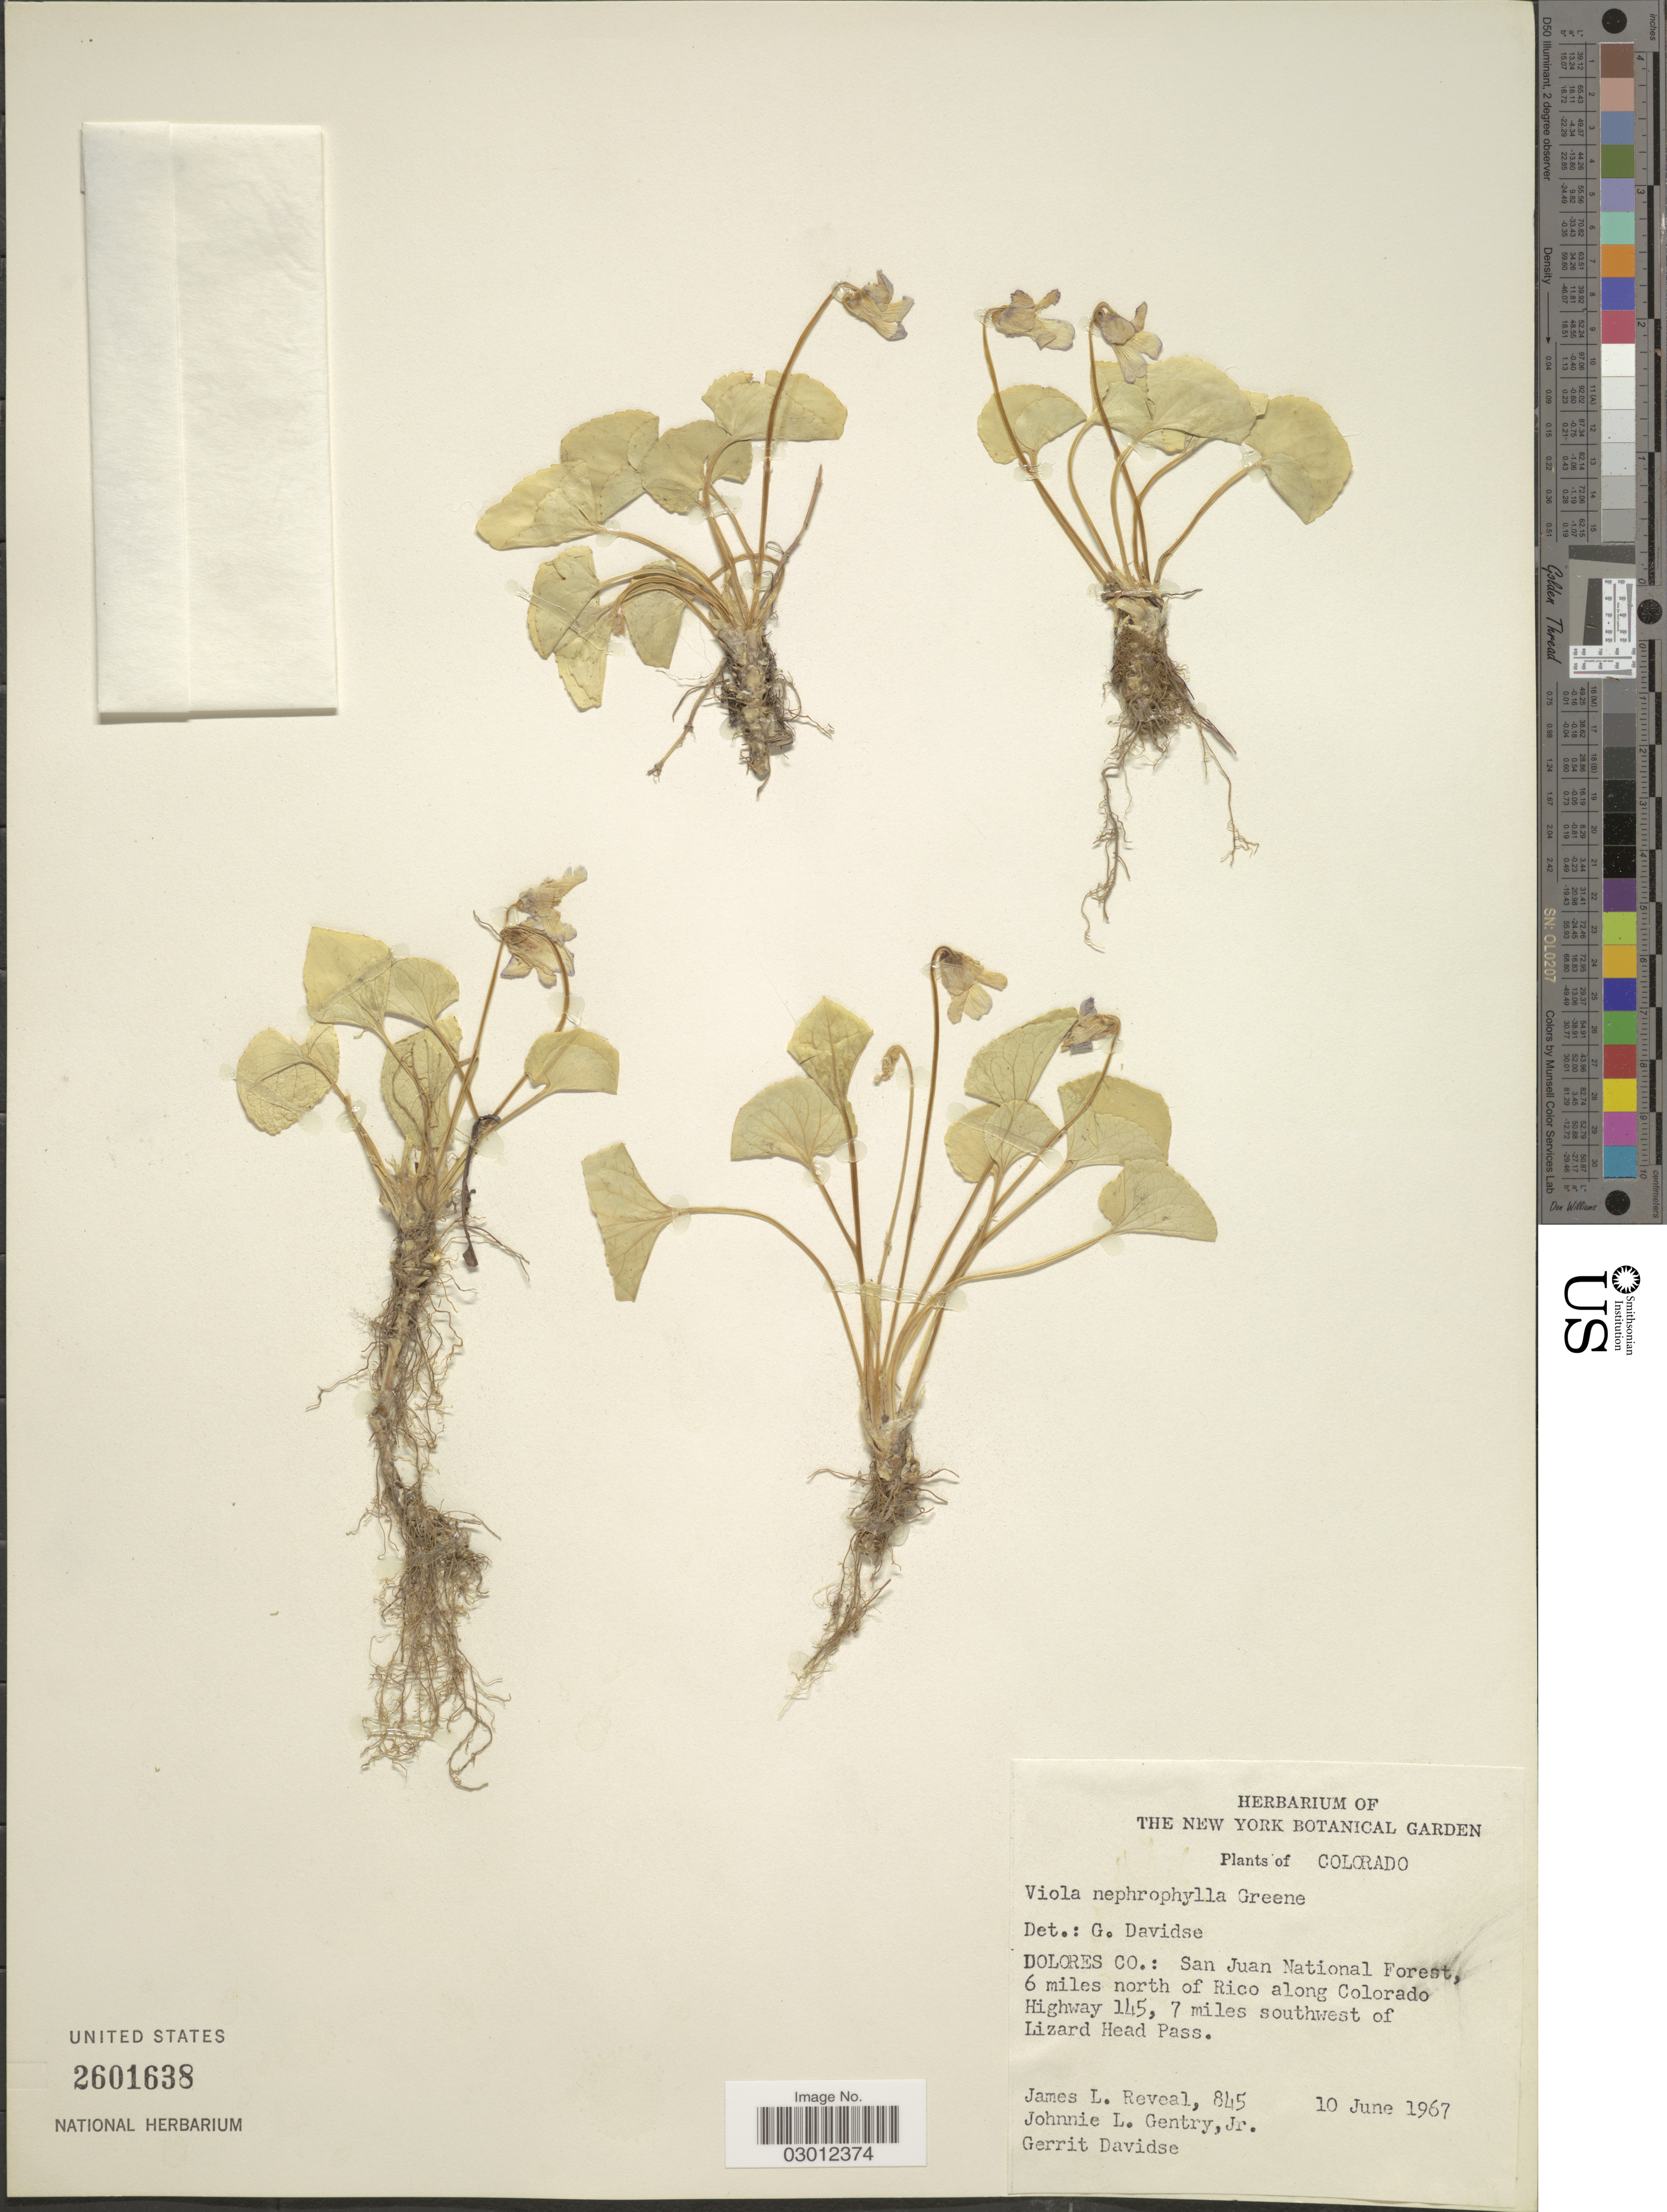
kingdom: Plantae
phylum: Tracheophyta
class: Magnoliopsida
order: Malpighiales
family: Violaceae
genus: Viola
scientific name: Viola nephrophylla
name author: Greene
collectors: J. L. Reveal, J. L. Gentry & G. Davidse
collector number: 845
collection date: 1967-06-10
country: United States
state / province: Colorado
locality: Dolores Co.: San Juan National Forest, 6 miles north of Rico along Colorado Highway 145, 7 miles southwest of Lizard Head Pass.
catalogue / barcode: US 2601638